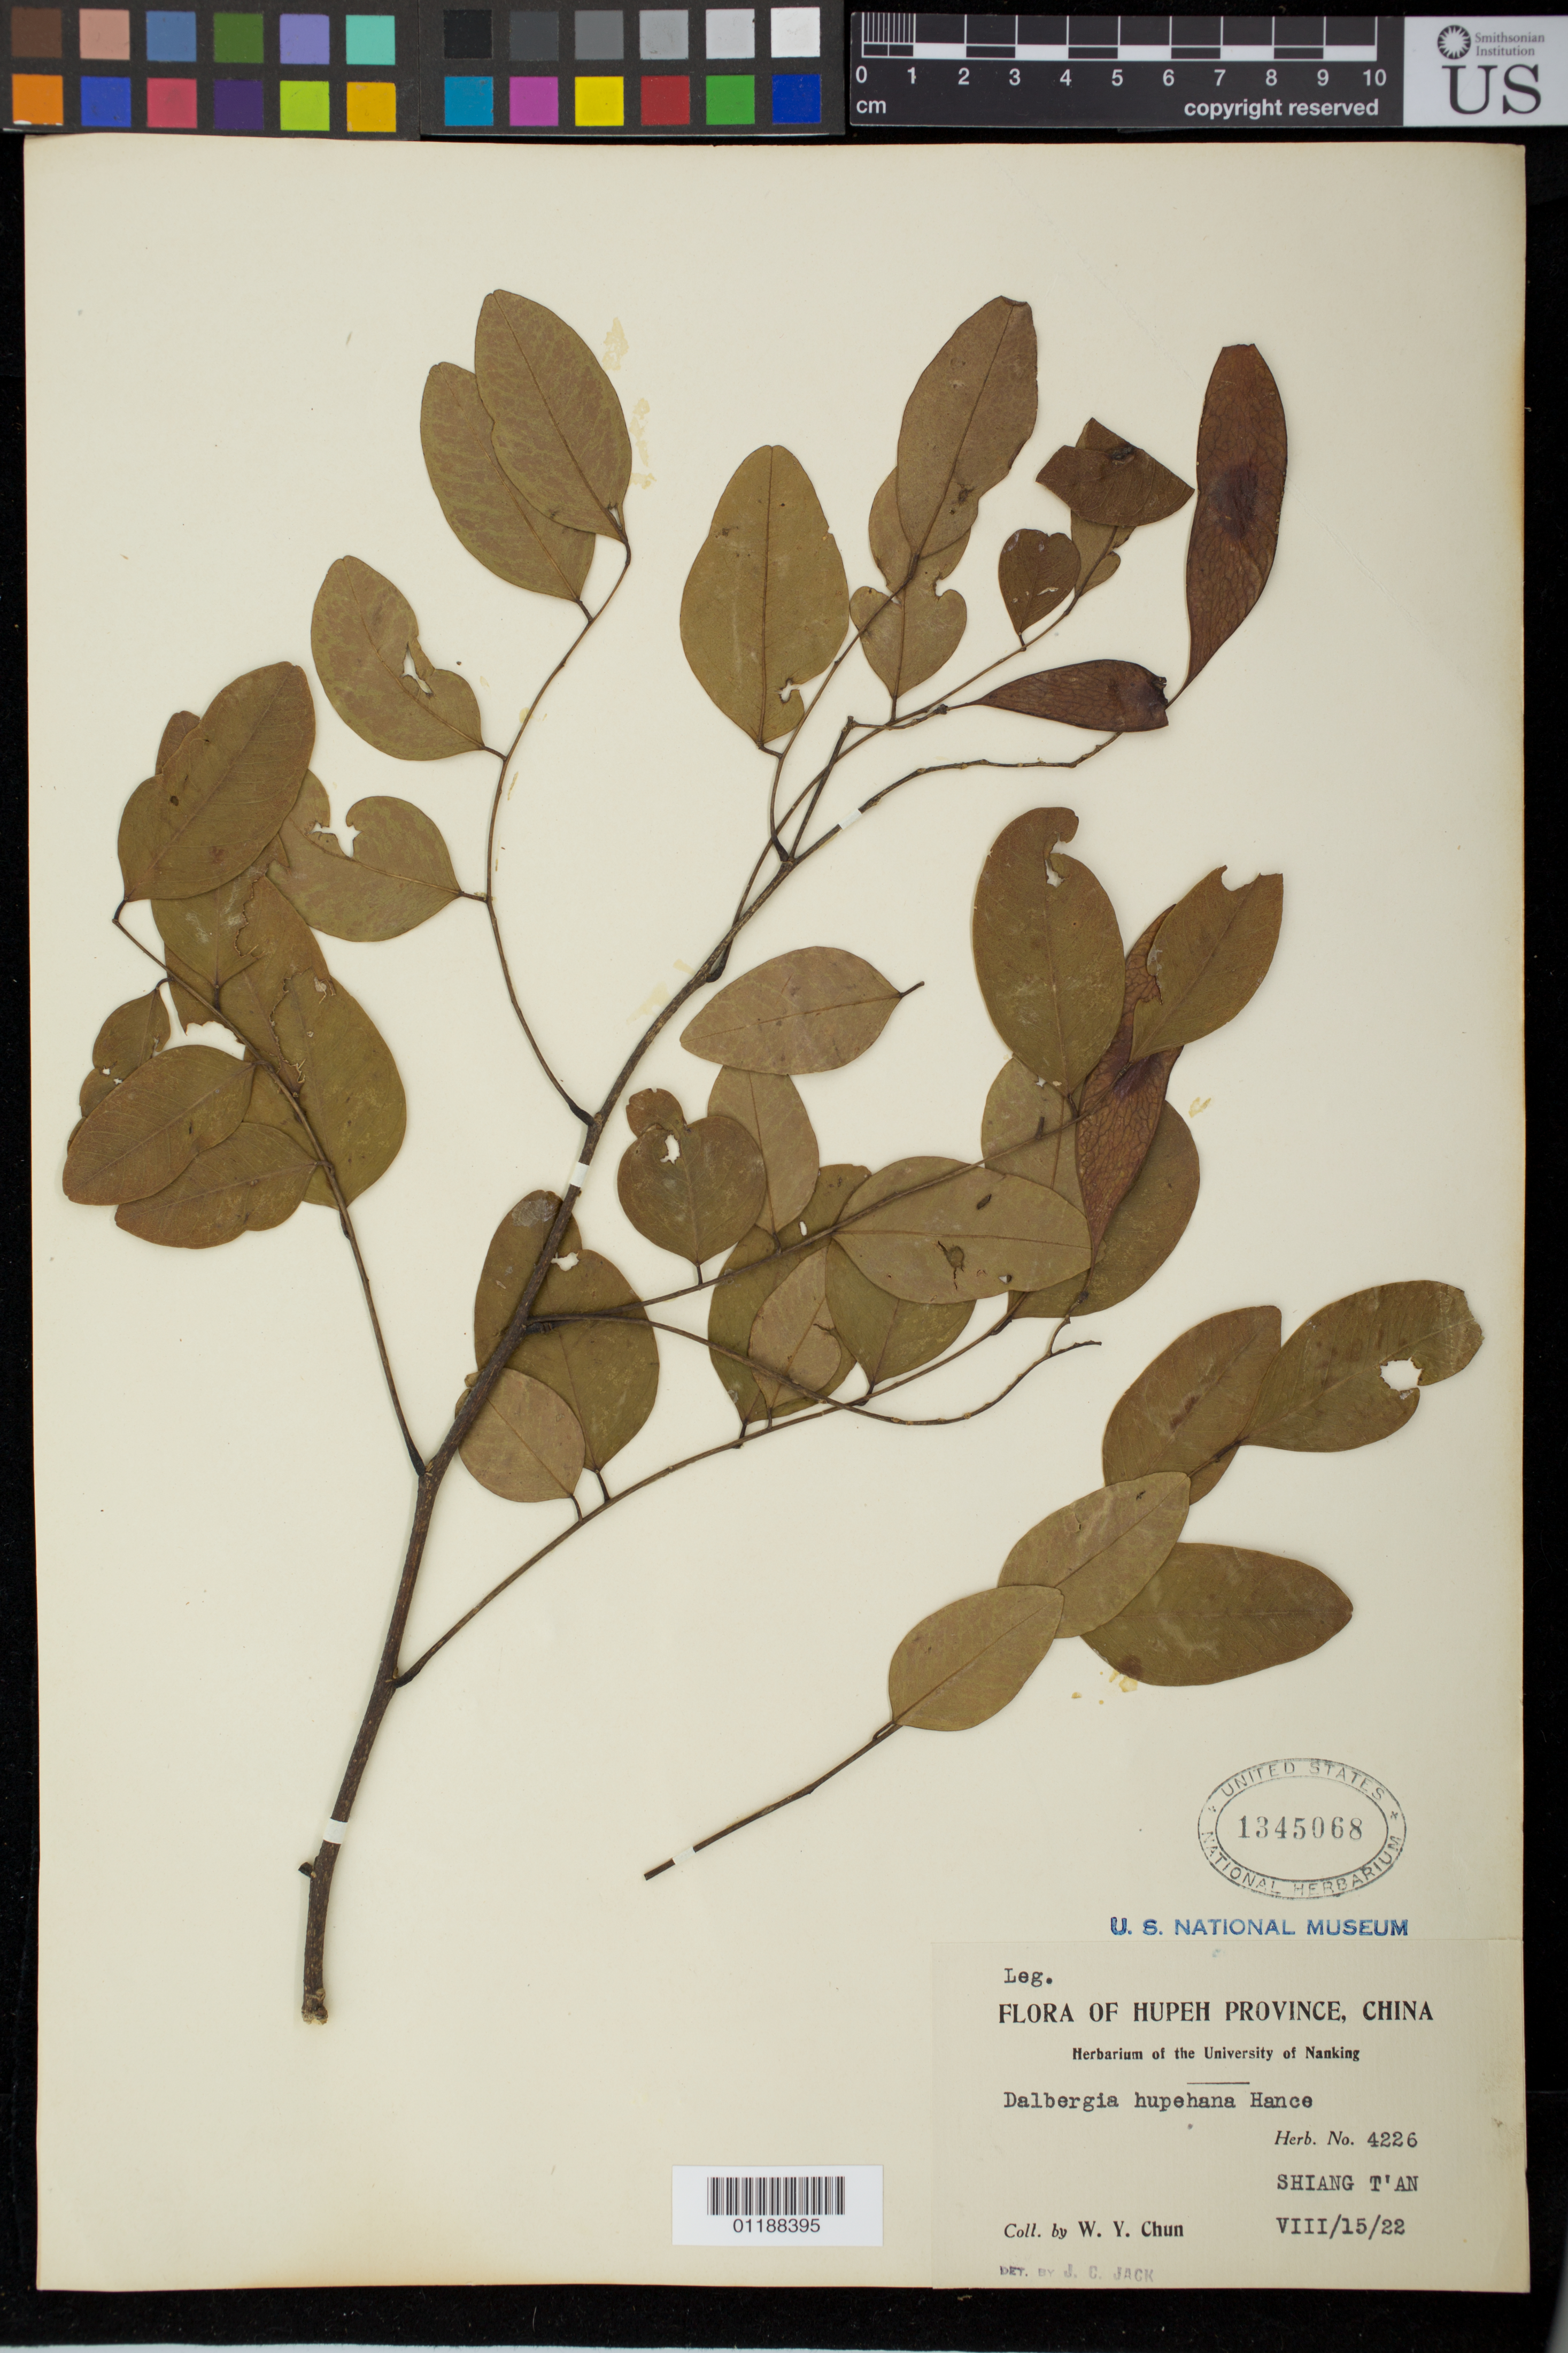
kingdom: Plantae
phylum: Tracheophyta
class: Magnoliopsida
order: Fabales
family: Fabaceae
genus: Dalbergia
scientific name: Dalbergia hupeana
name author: Hance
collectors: W. Y. Chun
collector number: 4226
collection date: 1922-08-15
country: China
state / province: Hubei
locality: Shiang T'an, Hupeh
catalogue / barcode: US 1345068